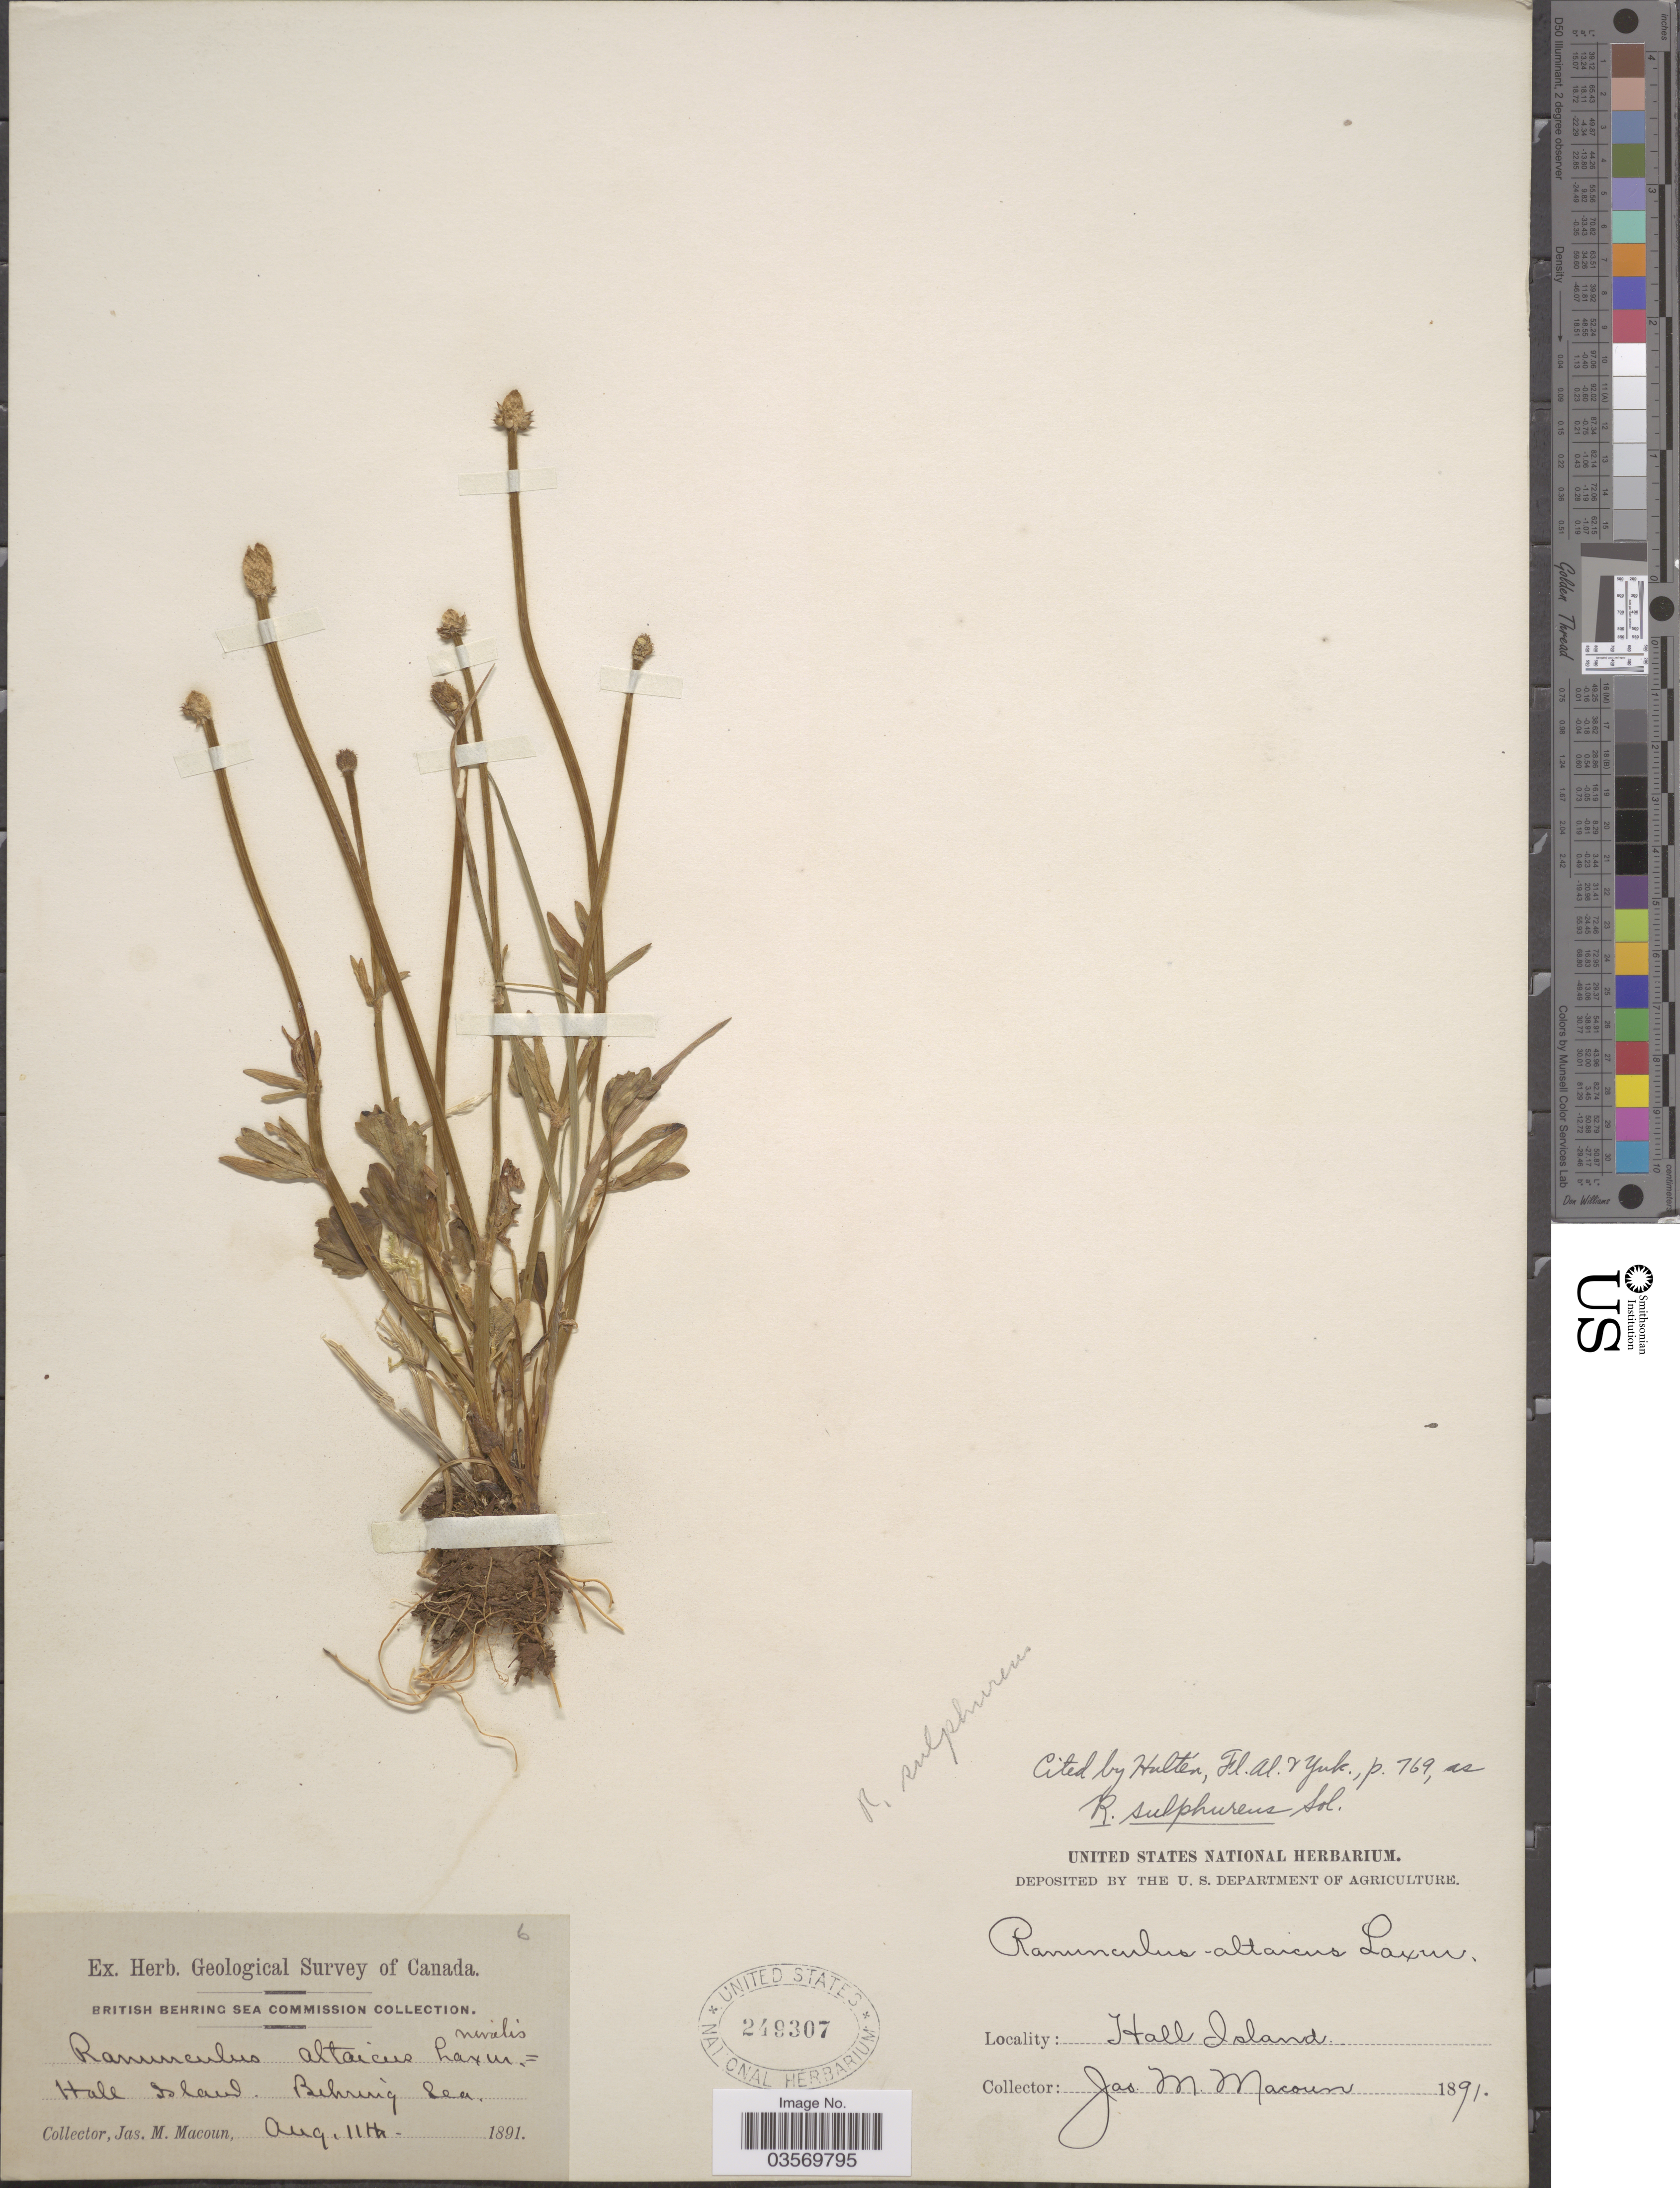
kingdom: Plantae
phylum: Tracheophyta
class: Magnoliopsida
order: Ranunculales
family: Ranunculaceae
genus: Ranunculus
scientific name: Ranunculus sulphureus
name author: Sol.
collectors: J. M. Macoun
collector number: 6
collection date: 1891-08-11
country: Canada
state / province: Nunavut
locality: Hall Island. Behring Sea.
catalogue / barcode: US 249307